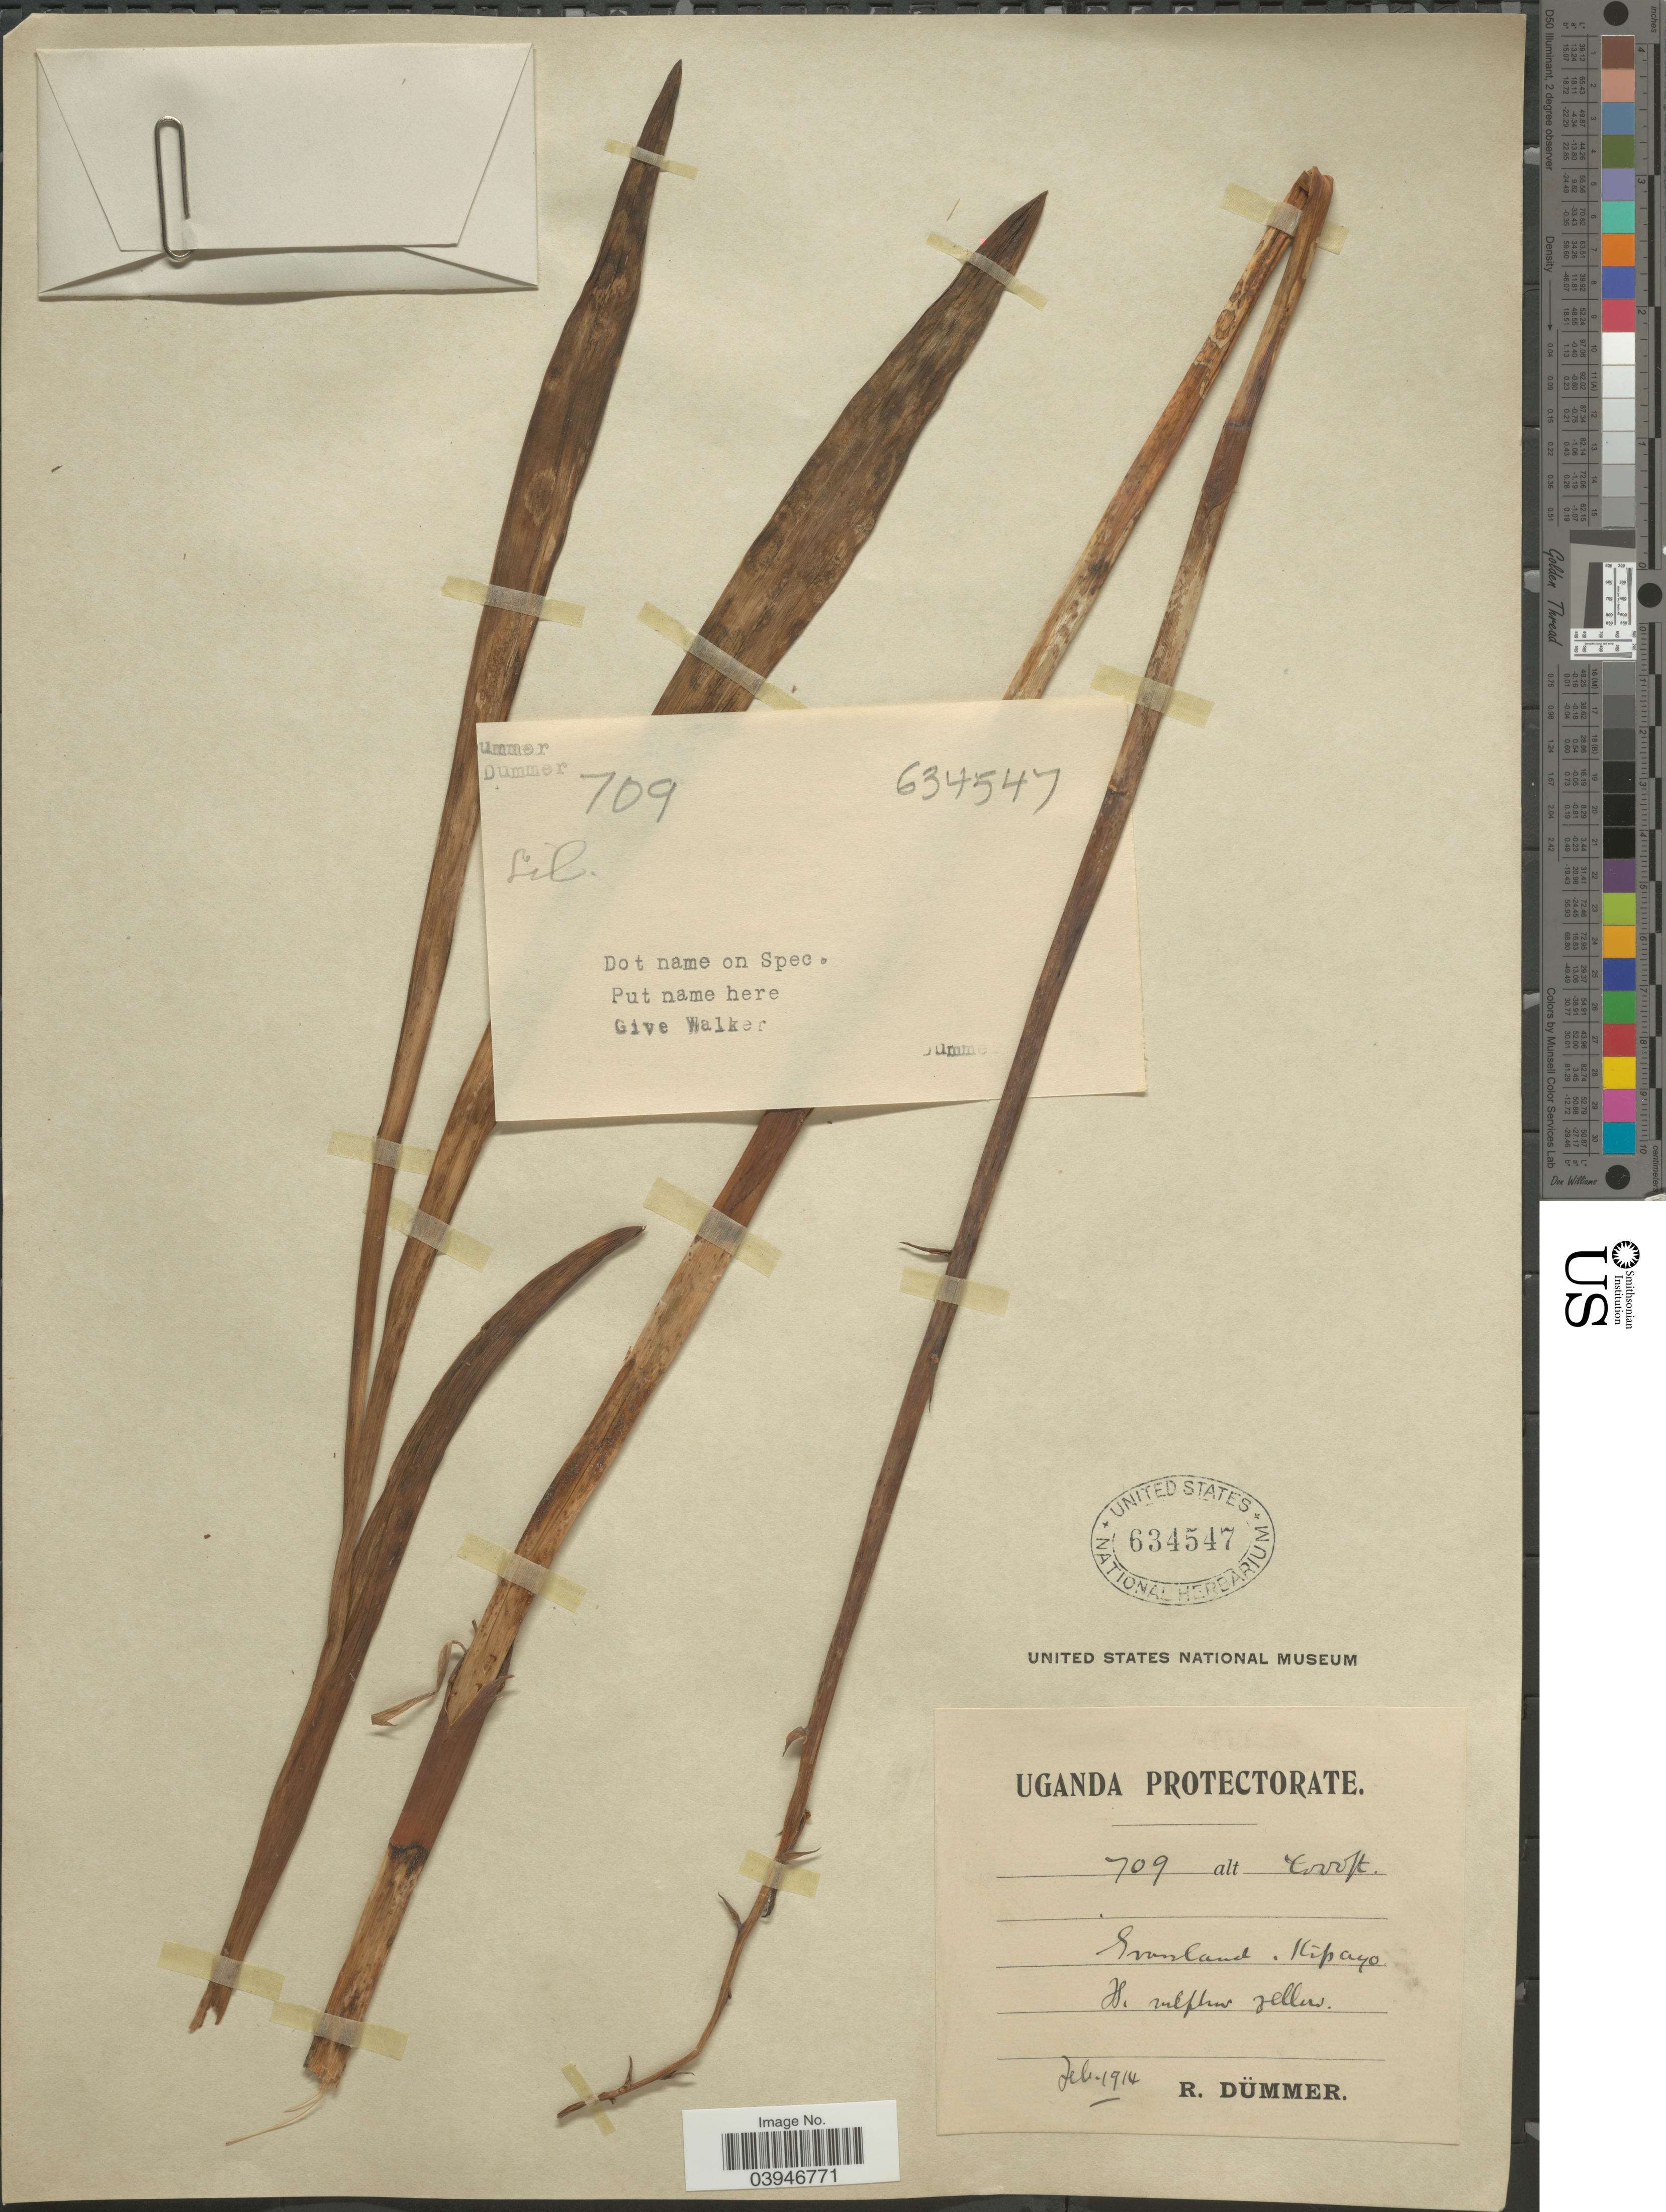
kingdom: Plantae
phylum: Tracheophyta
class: Liliopsida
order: Liliales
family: Liliaceae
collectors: R. A. Dümmer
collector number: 709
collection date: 1914-02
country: Uganda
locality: Uganda Protectorate. Grassland. Kipayo.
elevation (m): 1219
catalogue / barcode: US 634547